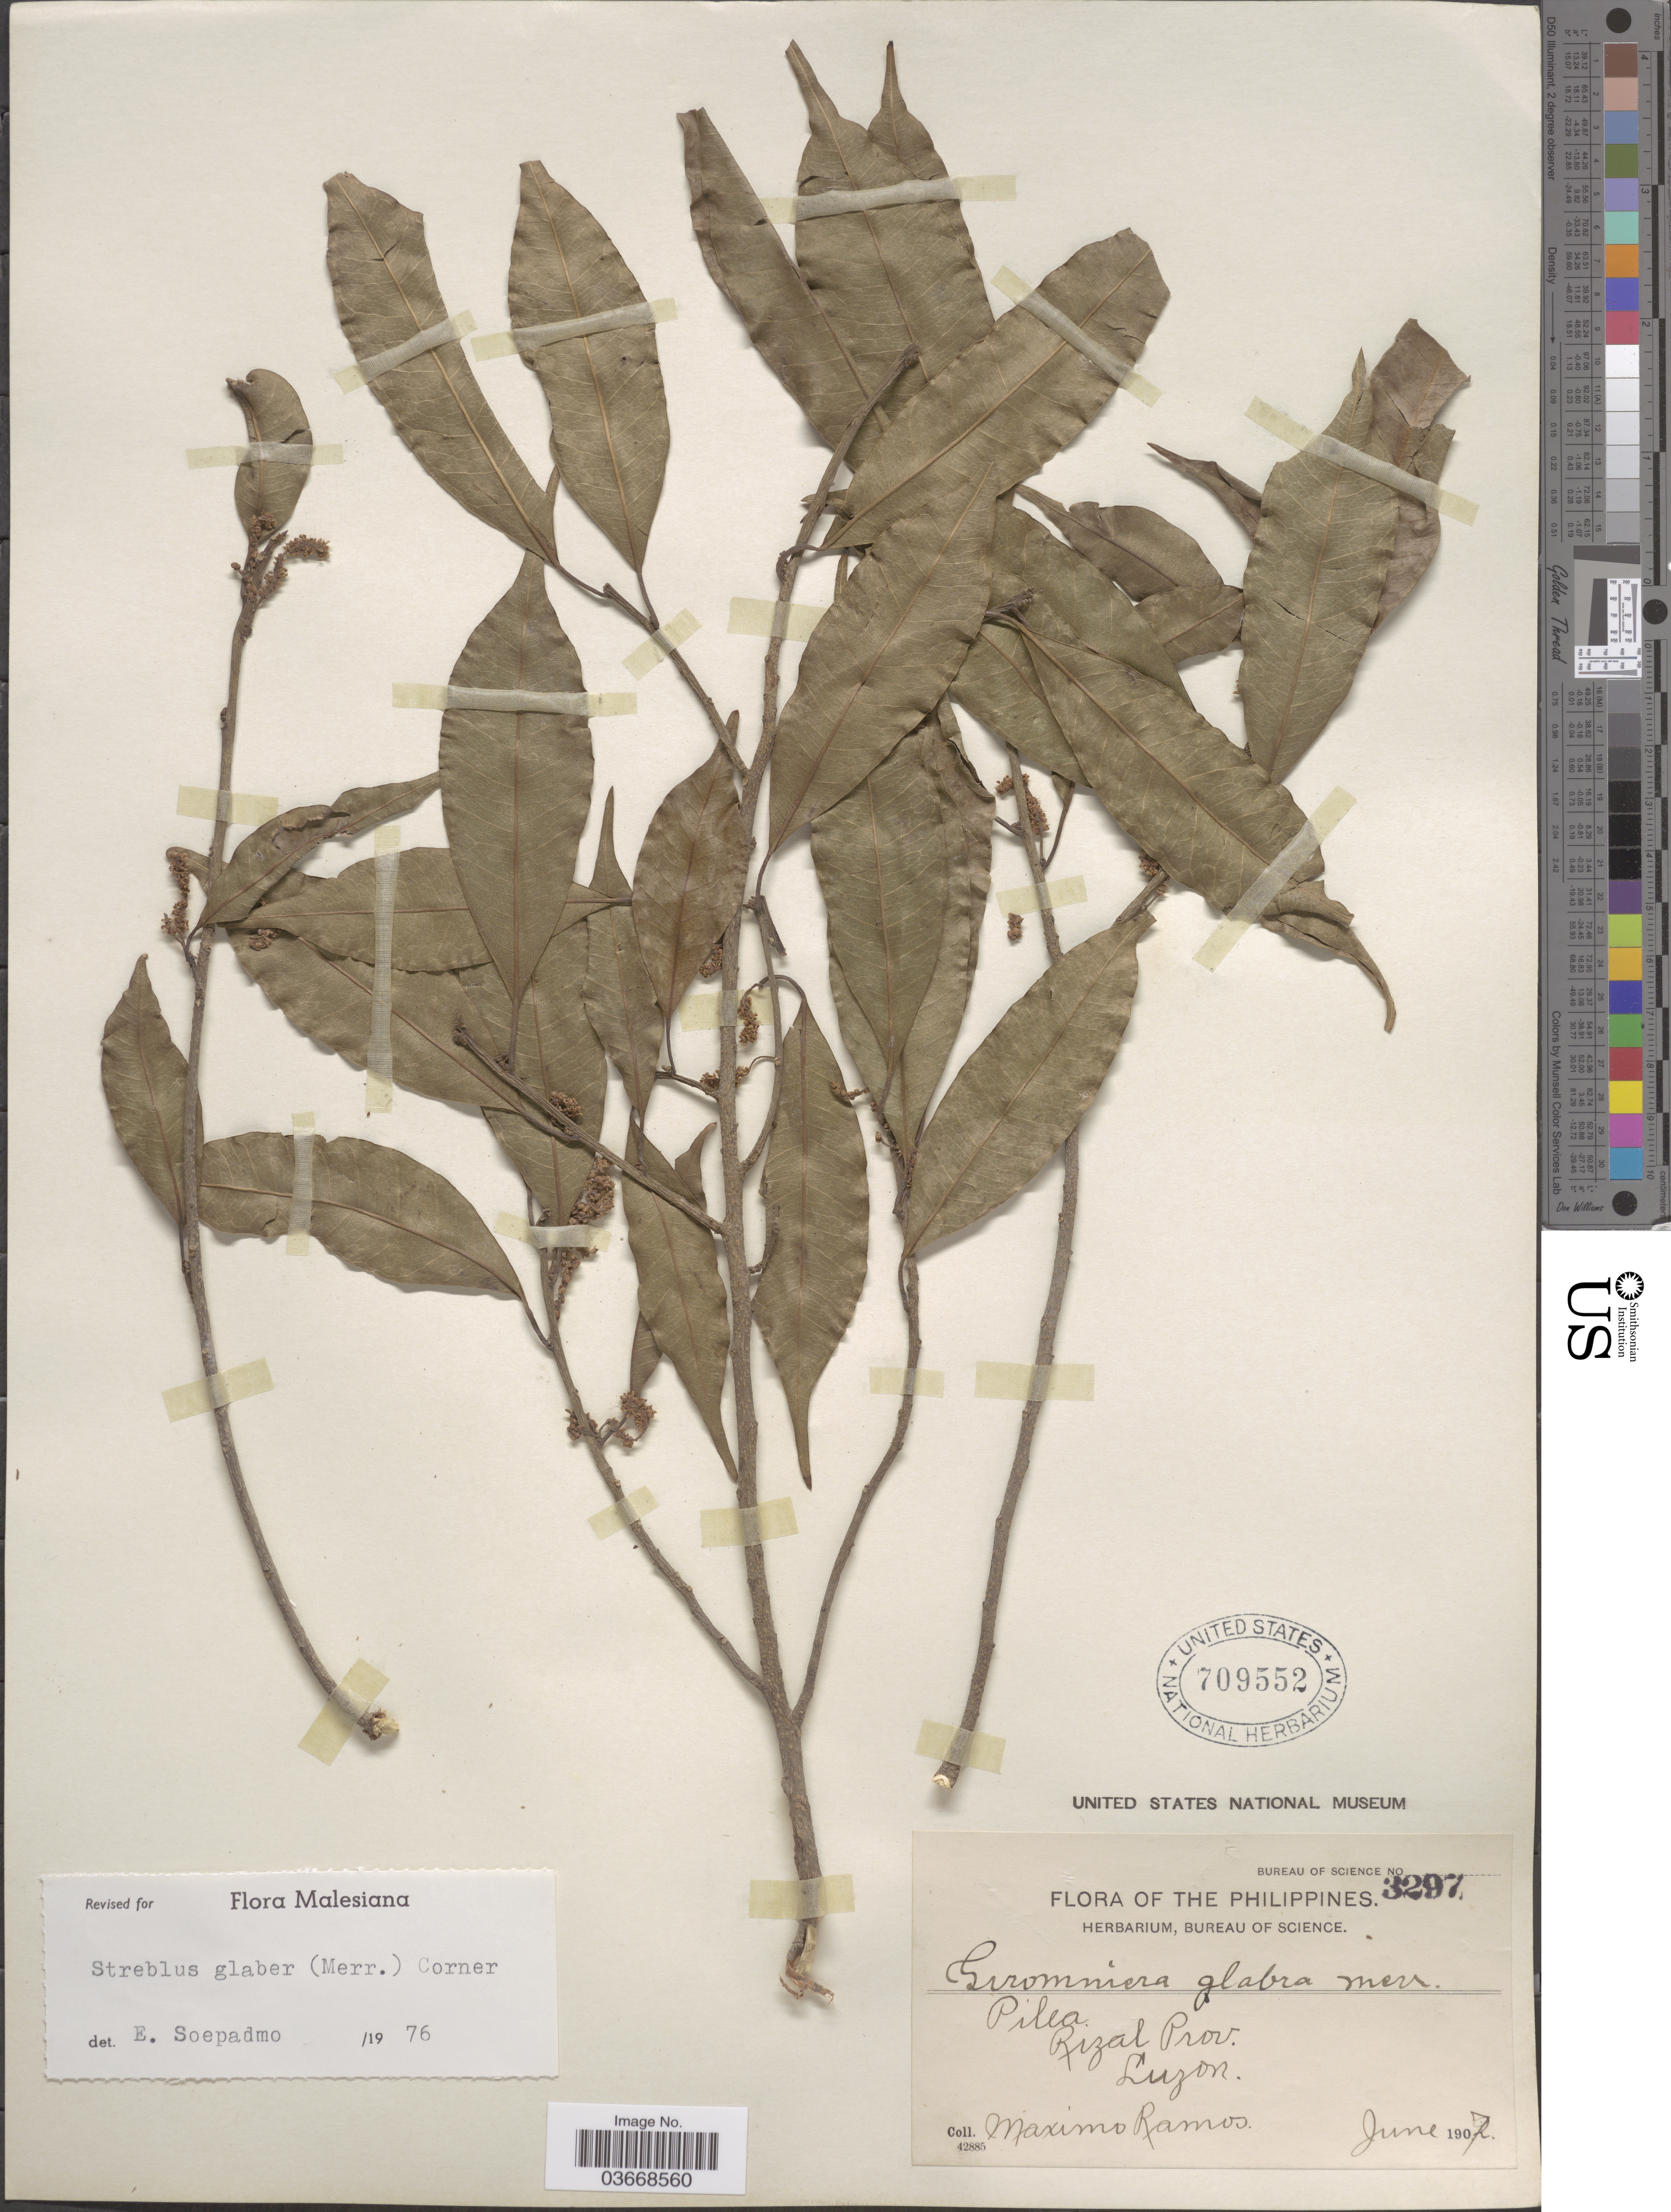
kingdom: Plantae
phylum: Tracheophyta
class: Magnoliopsida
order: Rosales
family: Moraceae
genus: Paratrophis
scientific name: Paratrophis glabra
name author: (Merr.) Steenis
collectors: M. Ramos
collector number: Bureau of Science 3297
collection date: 1907-06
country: Philippines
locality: Pilea. Rizal Prov. Luzon.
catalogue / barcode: US 709552